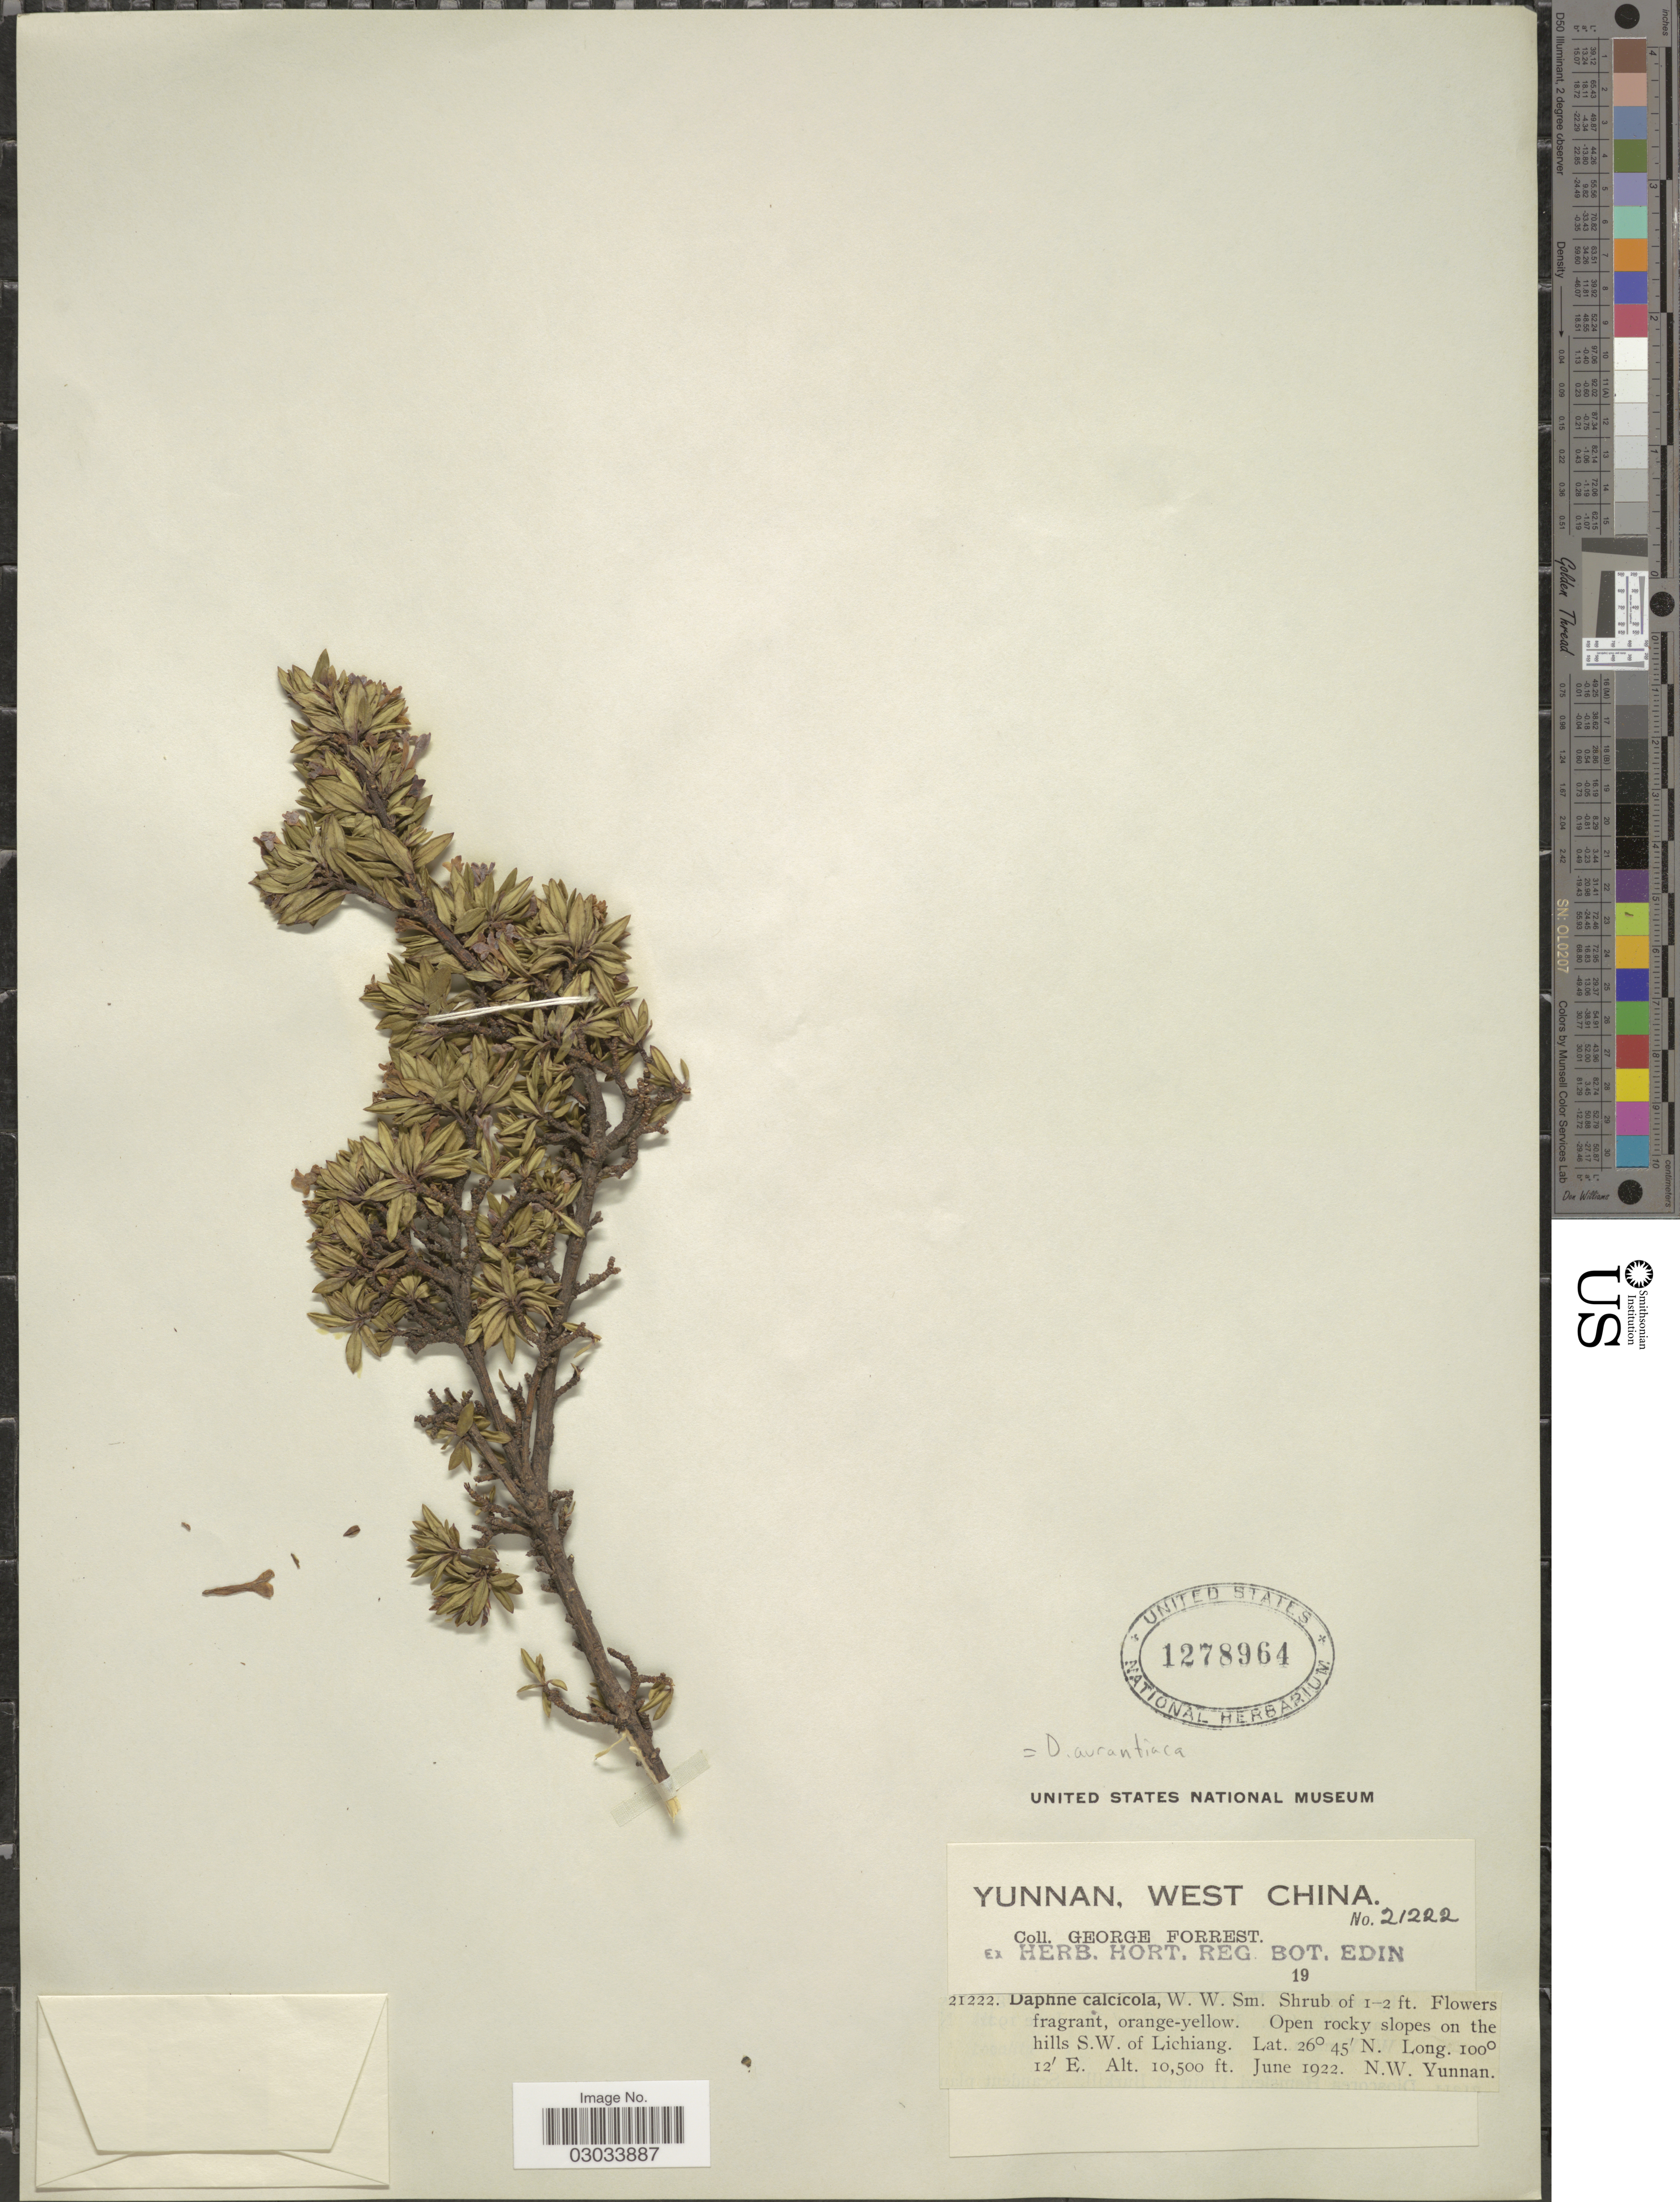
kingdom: Plantae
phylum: Tracheophyta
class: Magnoliopsida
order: Malvales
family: Thymelaeaceae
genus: Daphne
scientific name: Daphne aurantiaca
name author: Diels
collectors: G. Forrest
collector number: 21222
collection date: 1922-06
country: China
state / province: Yunnan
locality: Open rocky slopes on the hills S.W. of Lichiang. N.W. Yunnan.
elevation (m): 3200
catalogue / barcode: US 1278964